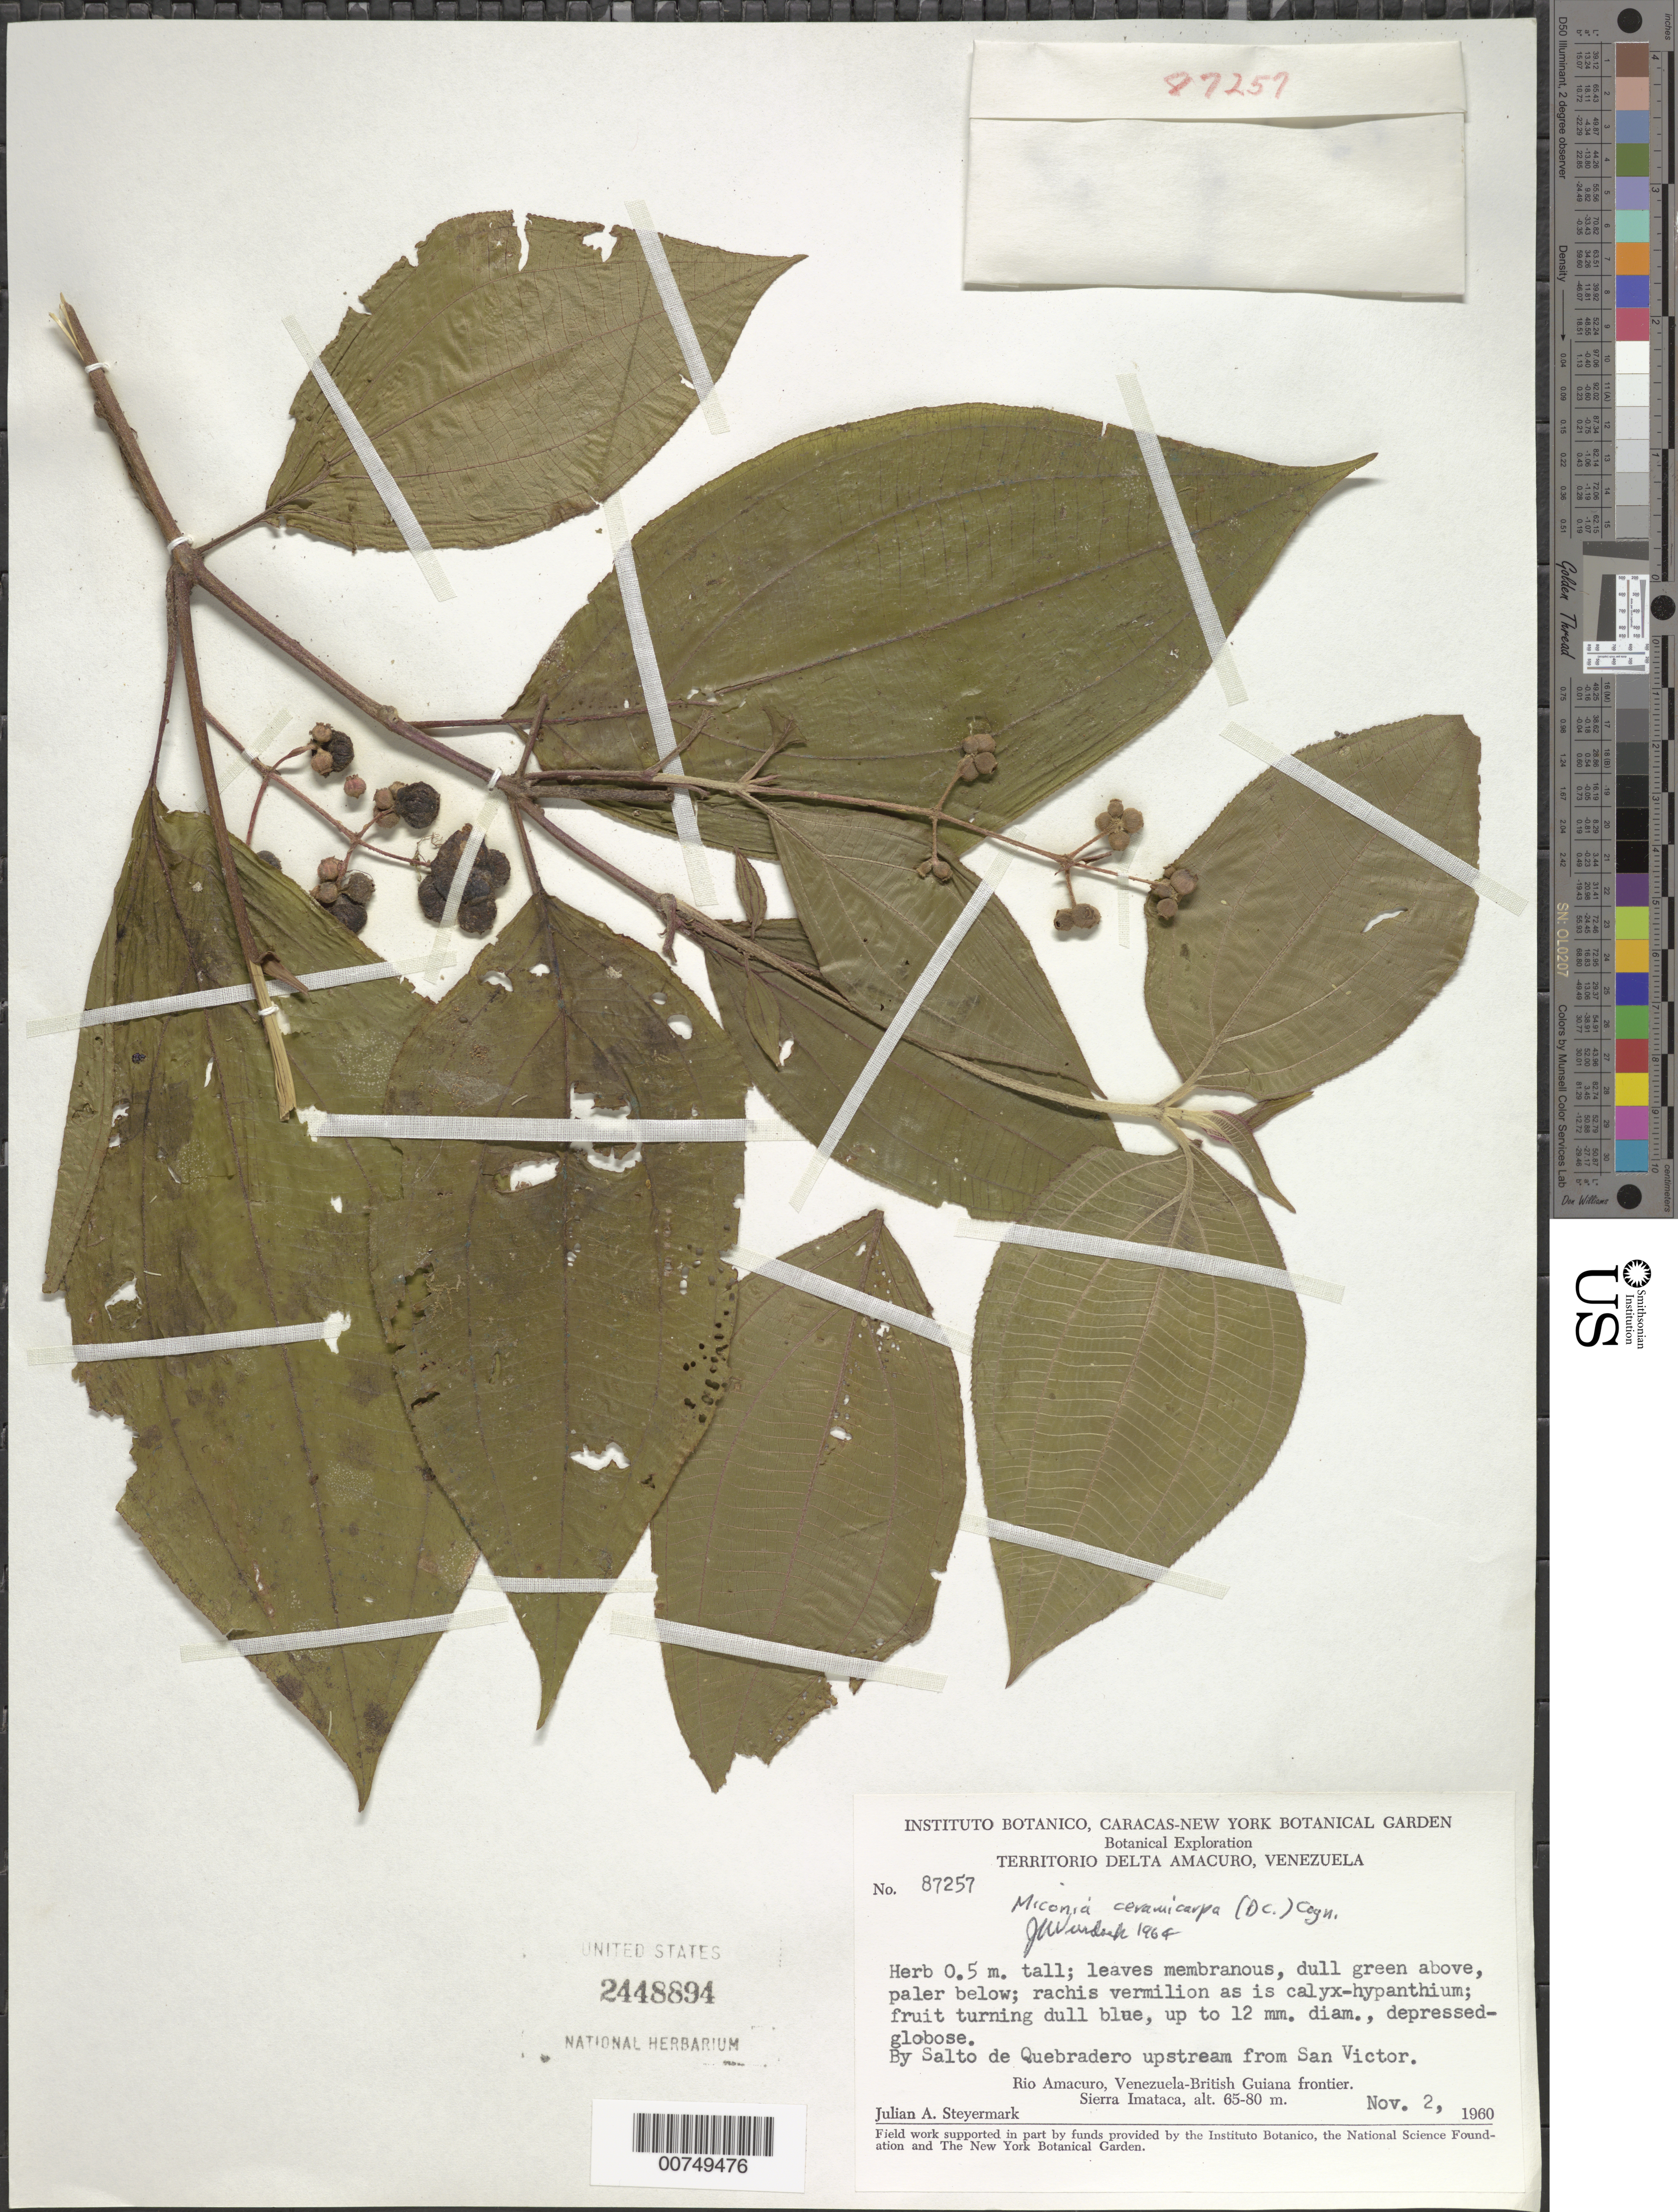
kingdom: Plantae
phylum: Tracheophyta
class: Magnoliopsida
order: Myrtales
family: Melastomataceae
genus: Miconia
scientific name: Miconia ceramicarpa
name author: (DC.) Cogn.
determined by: Wurdack, John J., (US), US (UNITED STATES)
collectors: J. Steyermark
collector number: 87257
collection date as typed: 2-Nov-60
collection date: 1960-11-02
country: Venezuela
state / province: Delta Amacuro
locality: Río Amacuro, Venezuela-British Guiana frontier, Sierra Imataca; upstream from San Victor, past Quebrada Piedradero and Río Matanaima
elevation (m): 65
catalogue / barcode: US 2448894